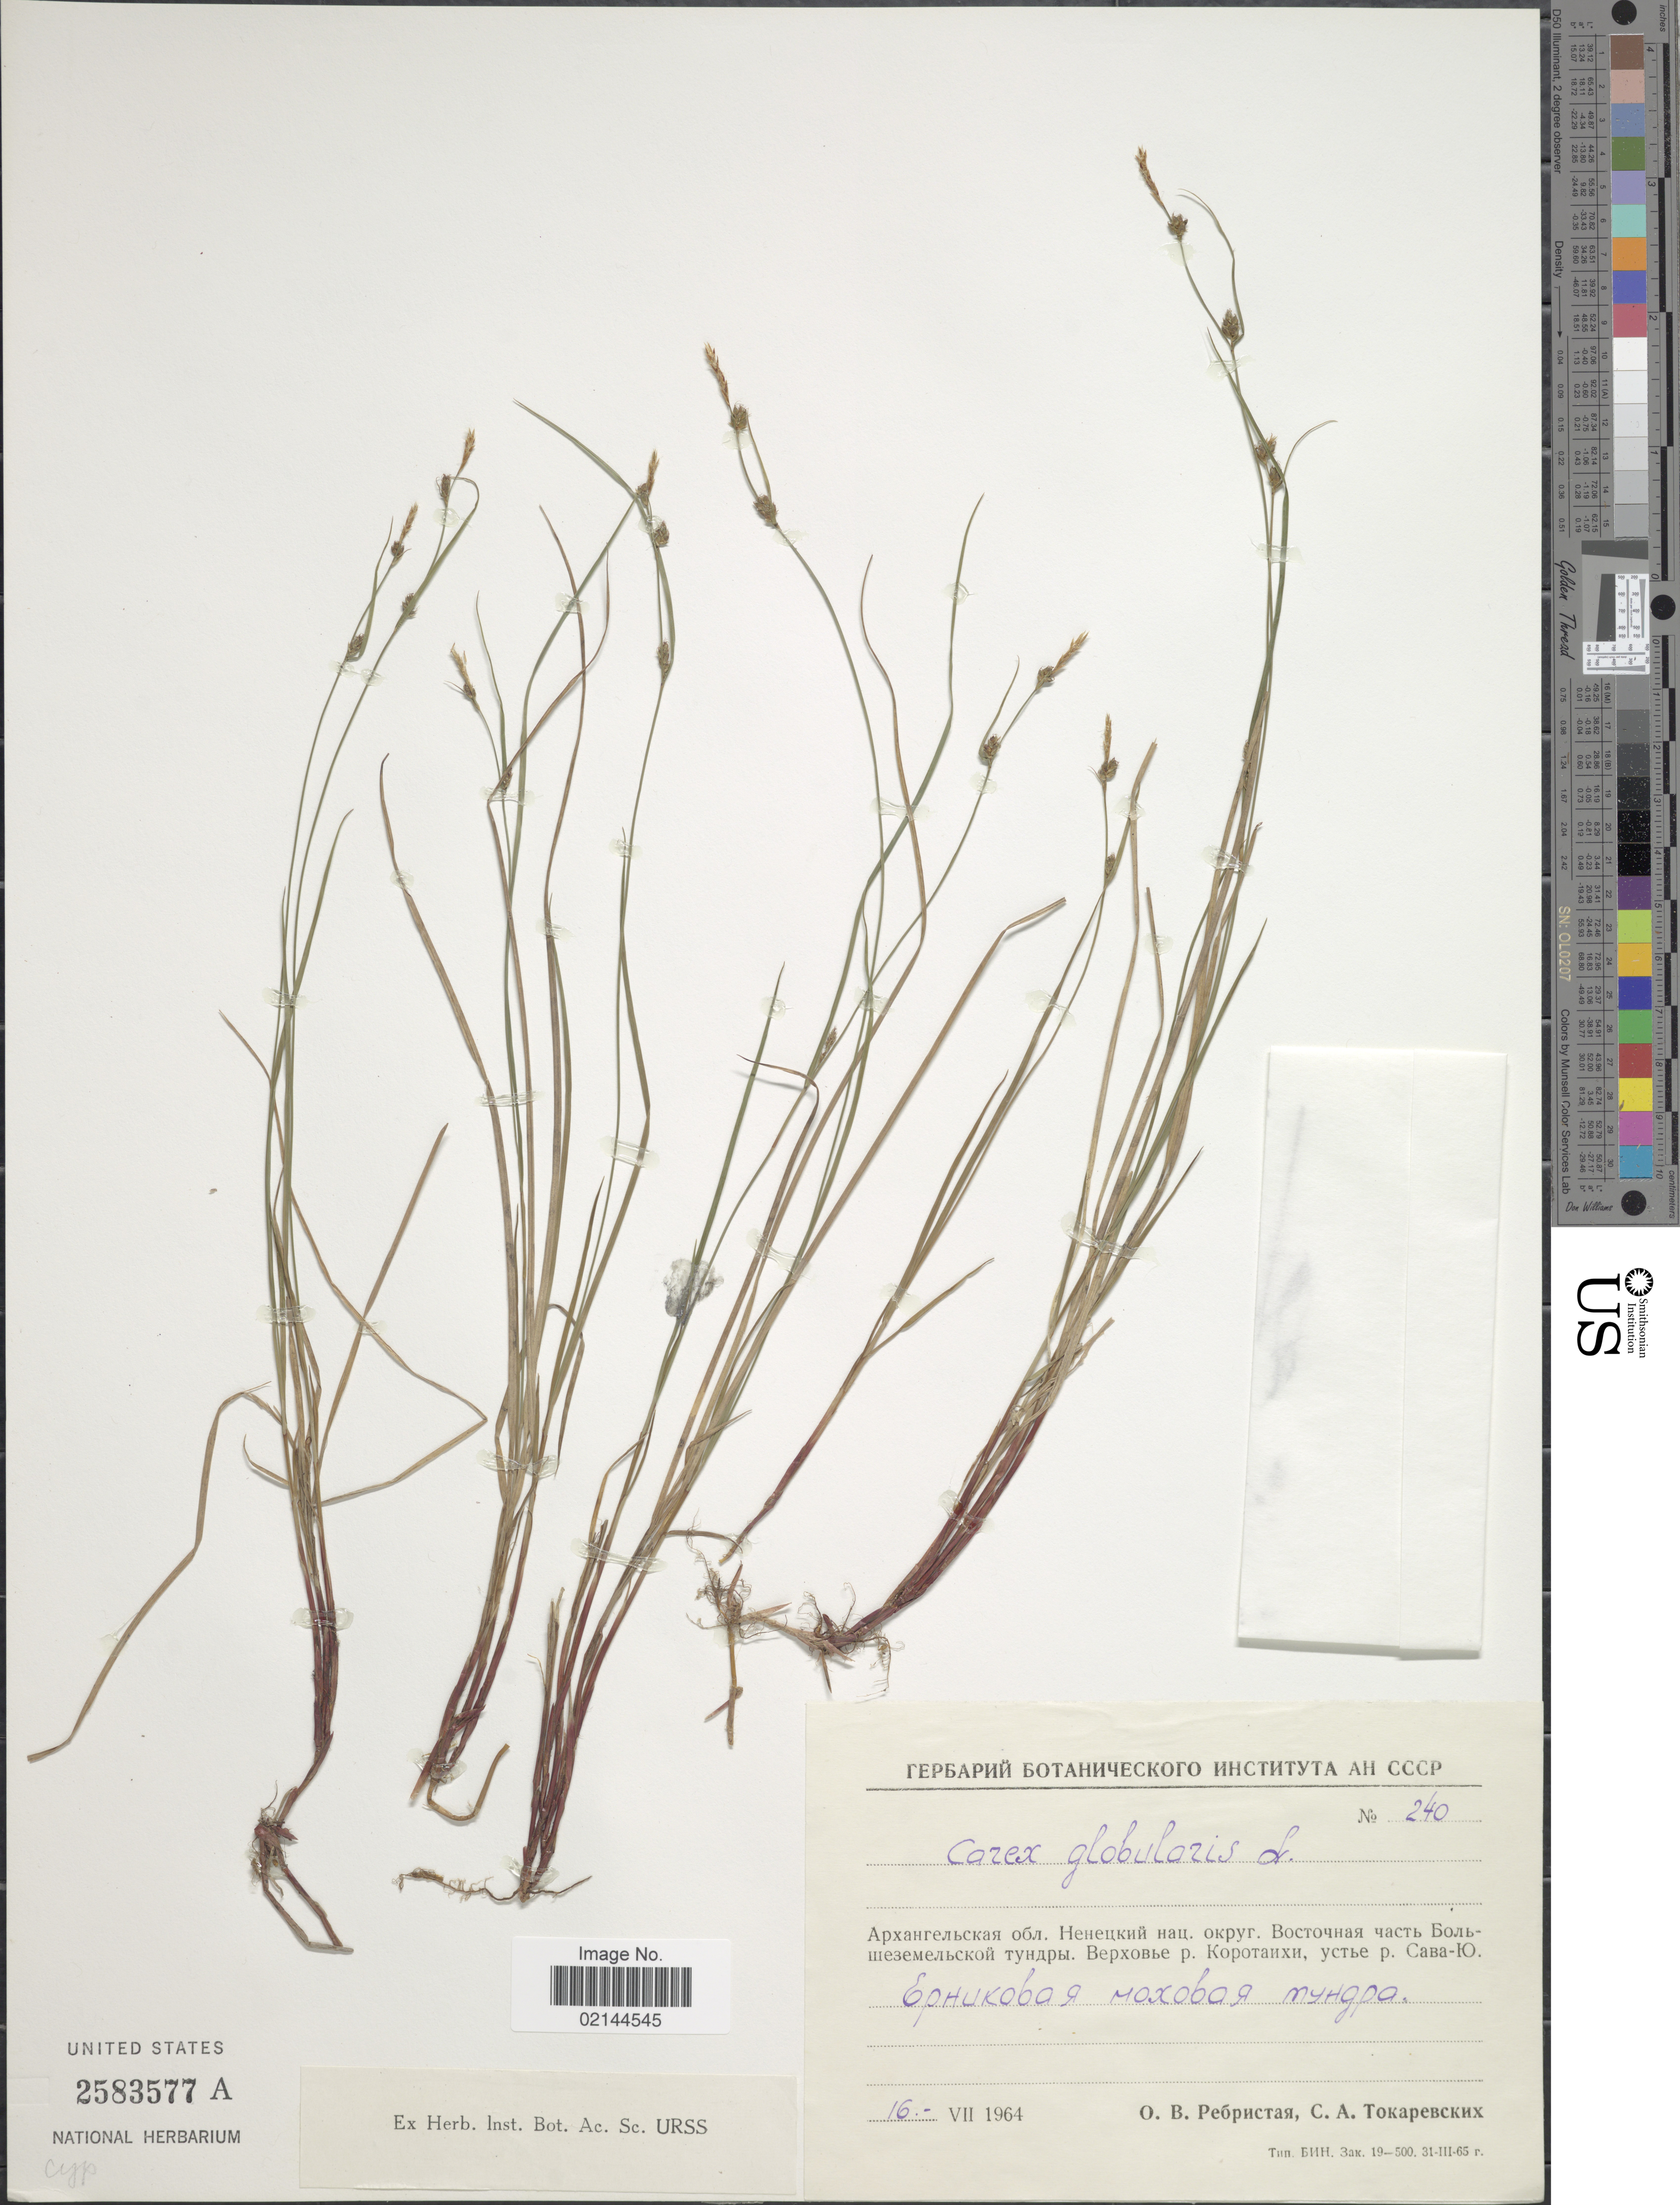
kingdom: Plantae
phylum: Tracheophyta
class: Liliopsida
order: Poales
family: Cyperaceae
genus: Carex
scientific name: Carex globularis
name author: L.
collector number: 240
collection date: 1964-07-16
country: U.S.S.R.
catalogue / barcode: US 2583577A